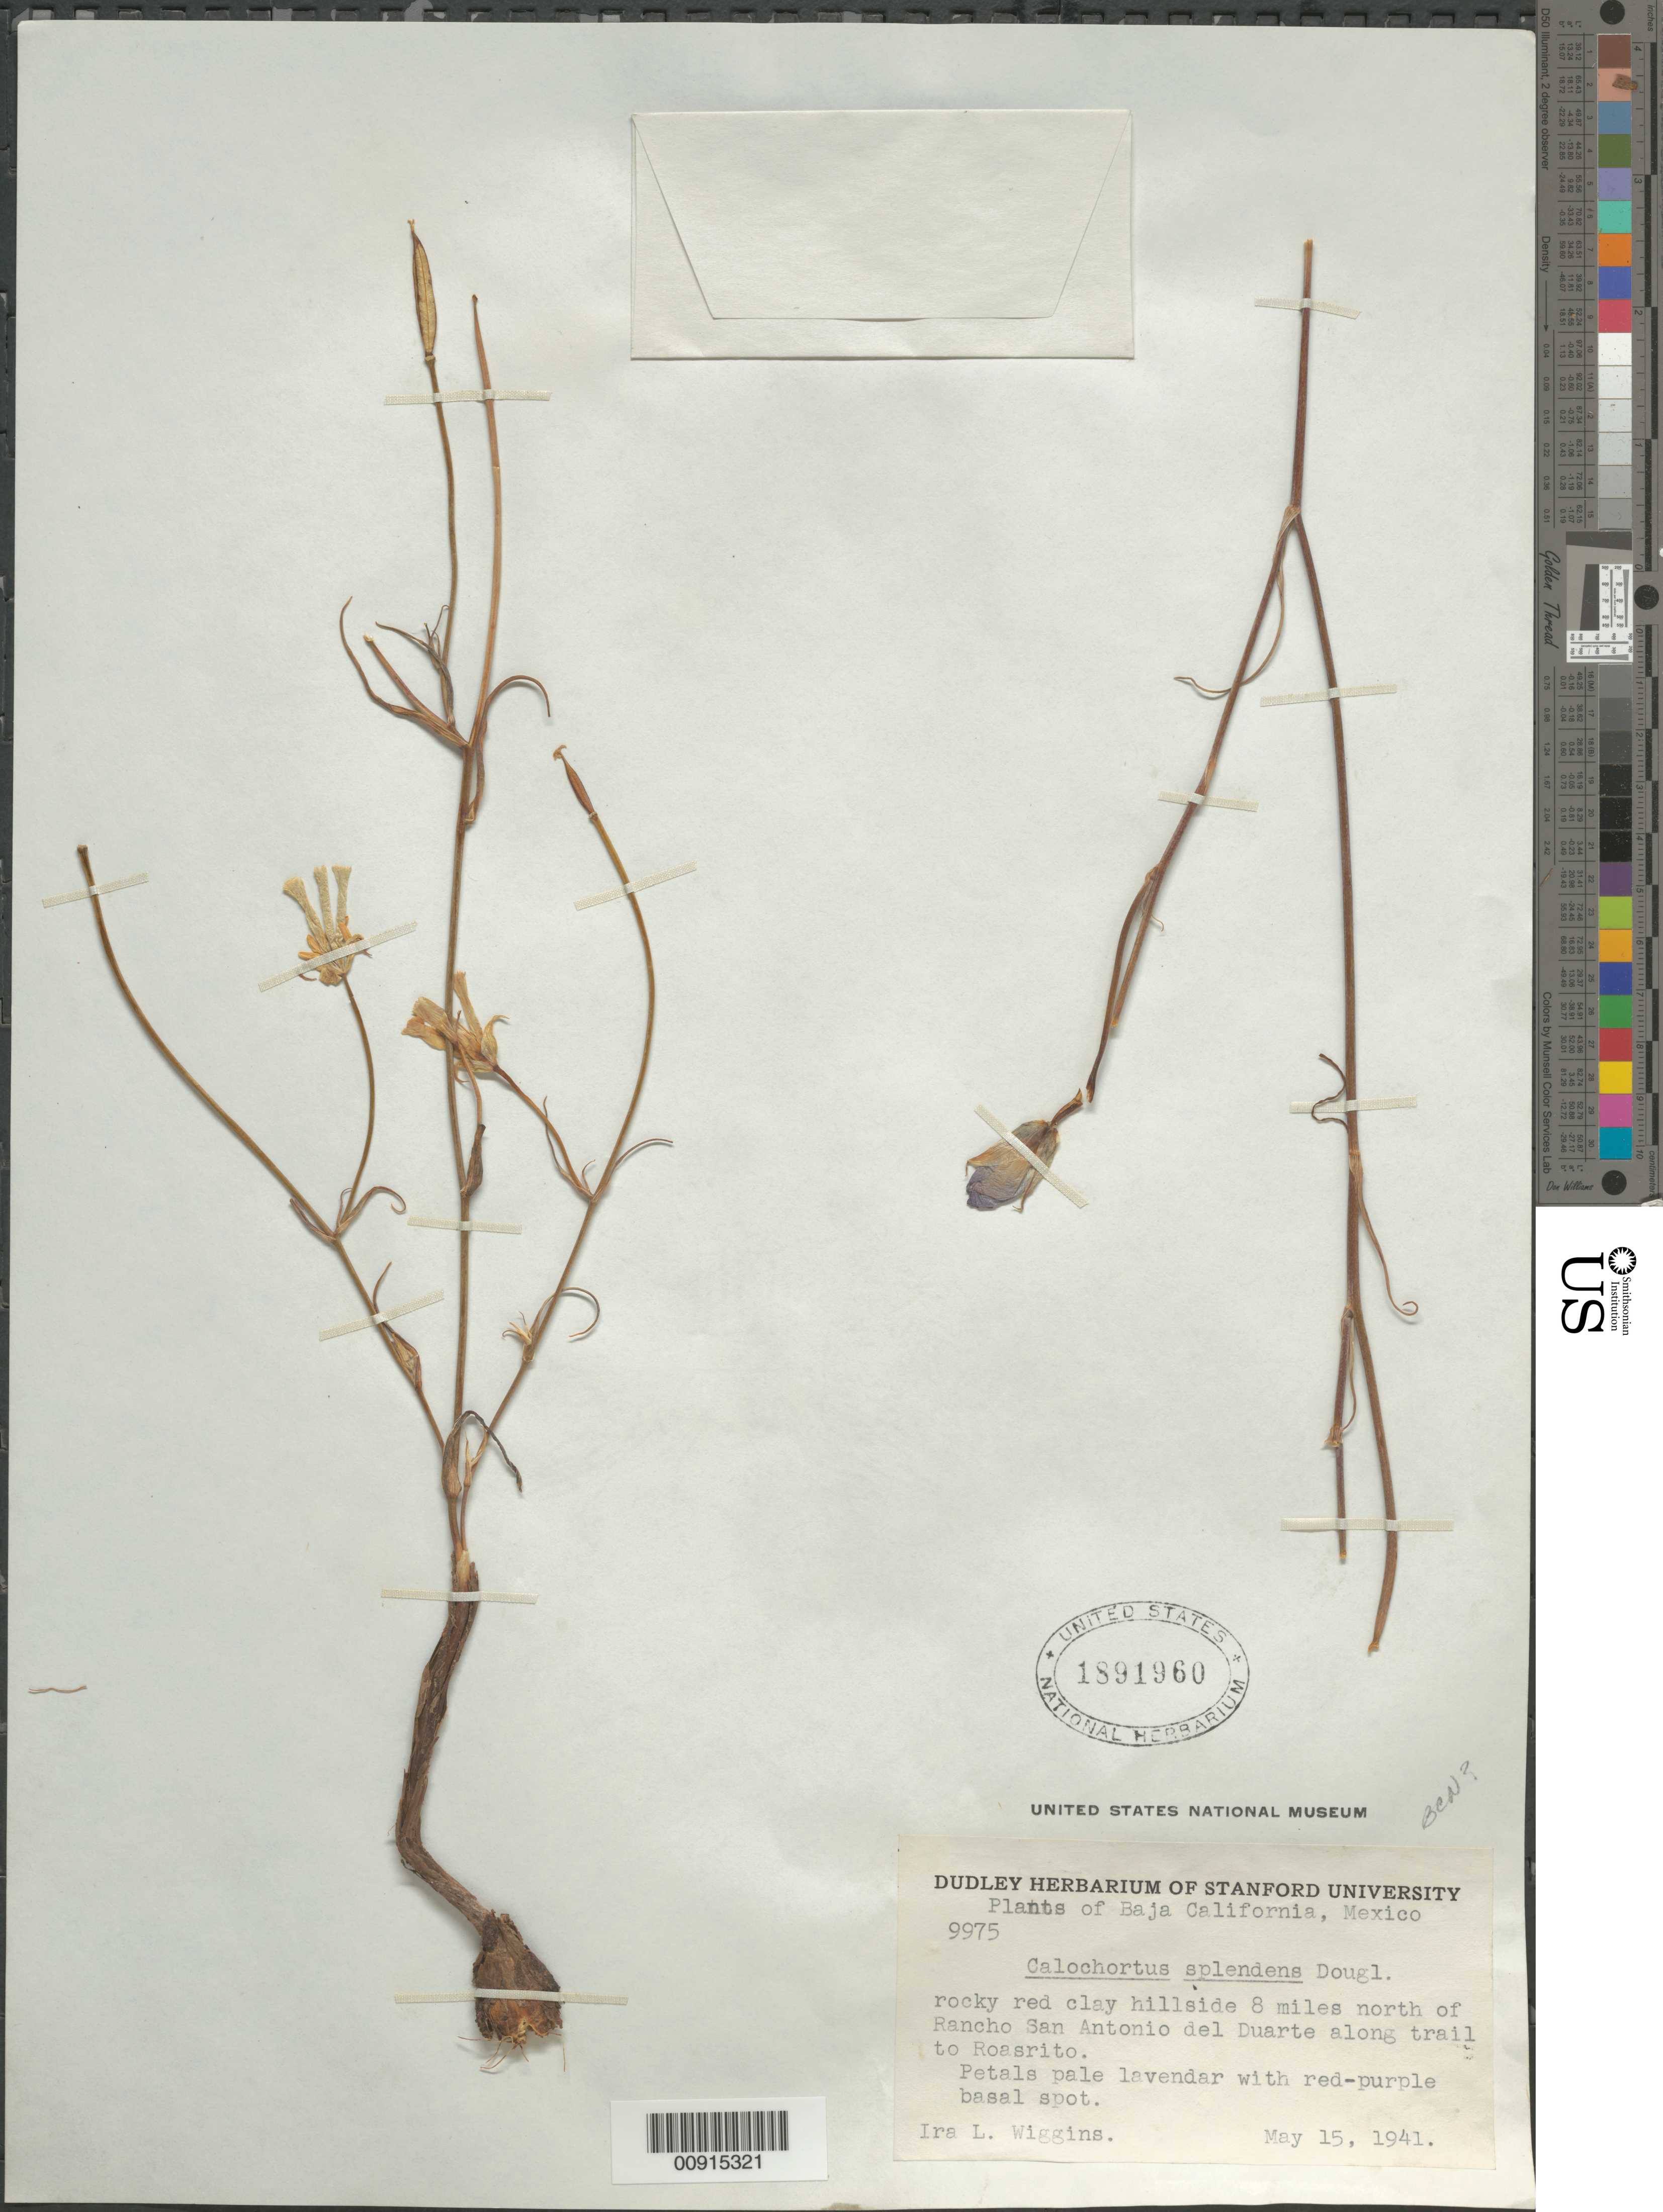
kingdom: Plantae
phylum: Tracheophyta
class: Liliopsida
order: Liliales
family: Liliaceae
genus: Calochortus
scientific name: Calochortus splendens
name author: Douglas ex Benth.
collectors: I. L. Wiggins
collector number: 9975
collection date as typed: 15 May 1941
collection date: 1941-05-15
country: Mexico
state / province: Baja California Norte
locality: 8 miles north of Rancho San Antonio del Duarte along trail to Rosarito. Baja California.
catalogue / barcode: US 1891960